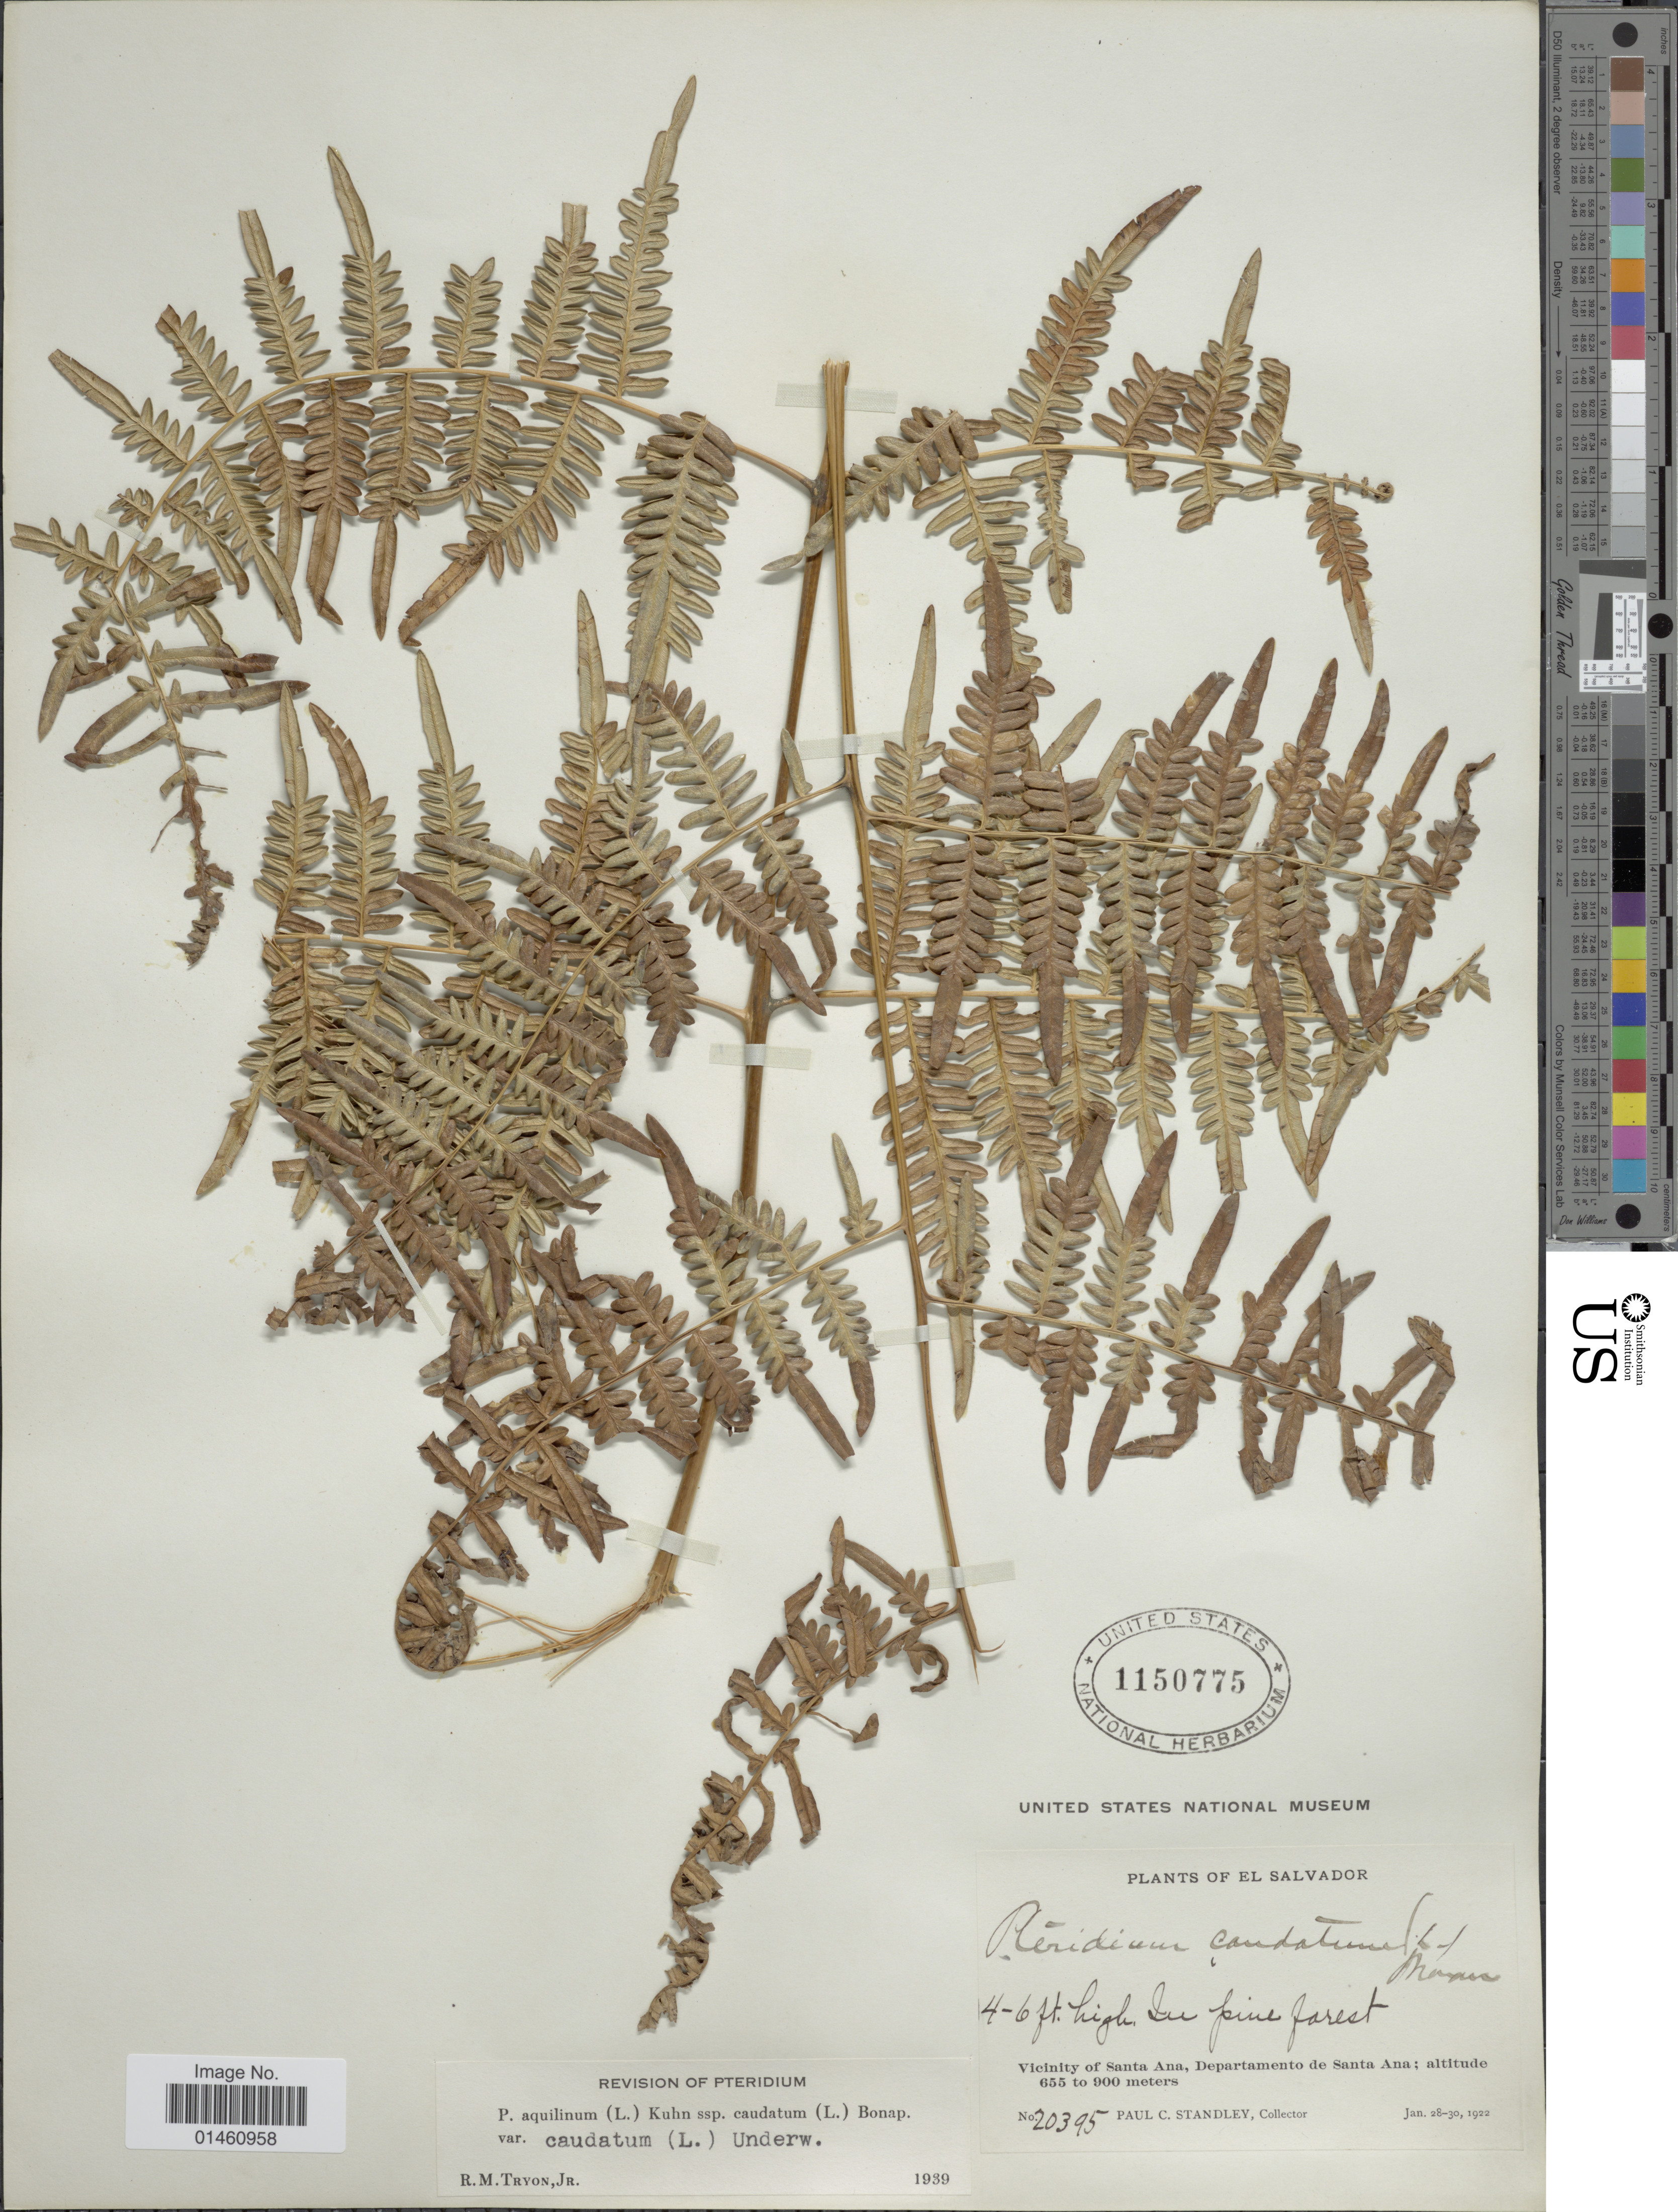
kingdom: Plantae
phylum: Tracheophyta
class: Polypodiopsida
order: Polypodiales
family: Dennstaedtiaceae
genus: Pteridium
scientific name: Pteridium caudatum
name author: (L.) Maxon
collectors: P. C. Standley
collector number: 20395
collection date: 1922-01-28/1922-01-30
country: El Salvador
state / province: Santa Ana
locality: Vicinity of Santa Ana.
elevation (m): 655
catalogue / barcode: US 1150775